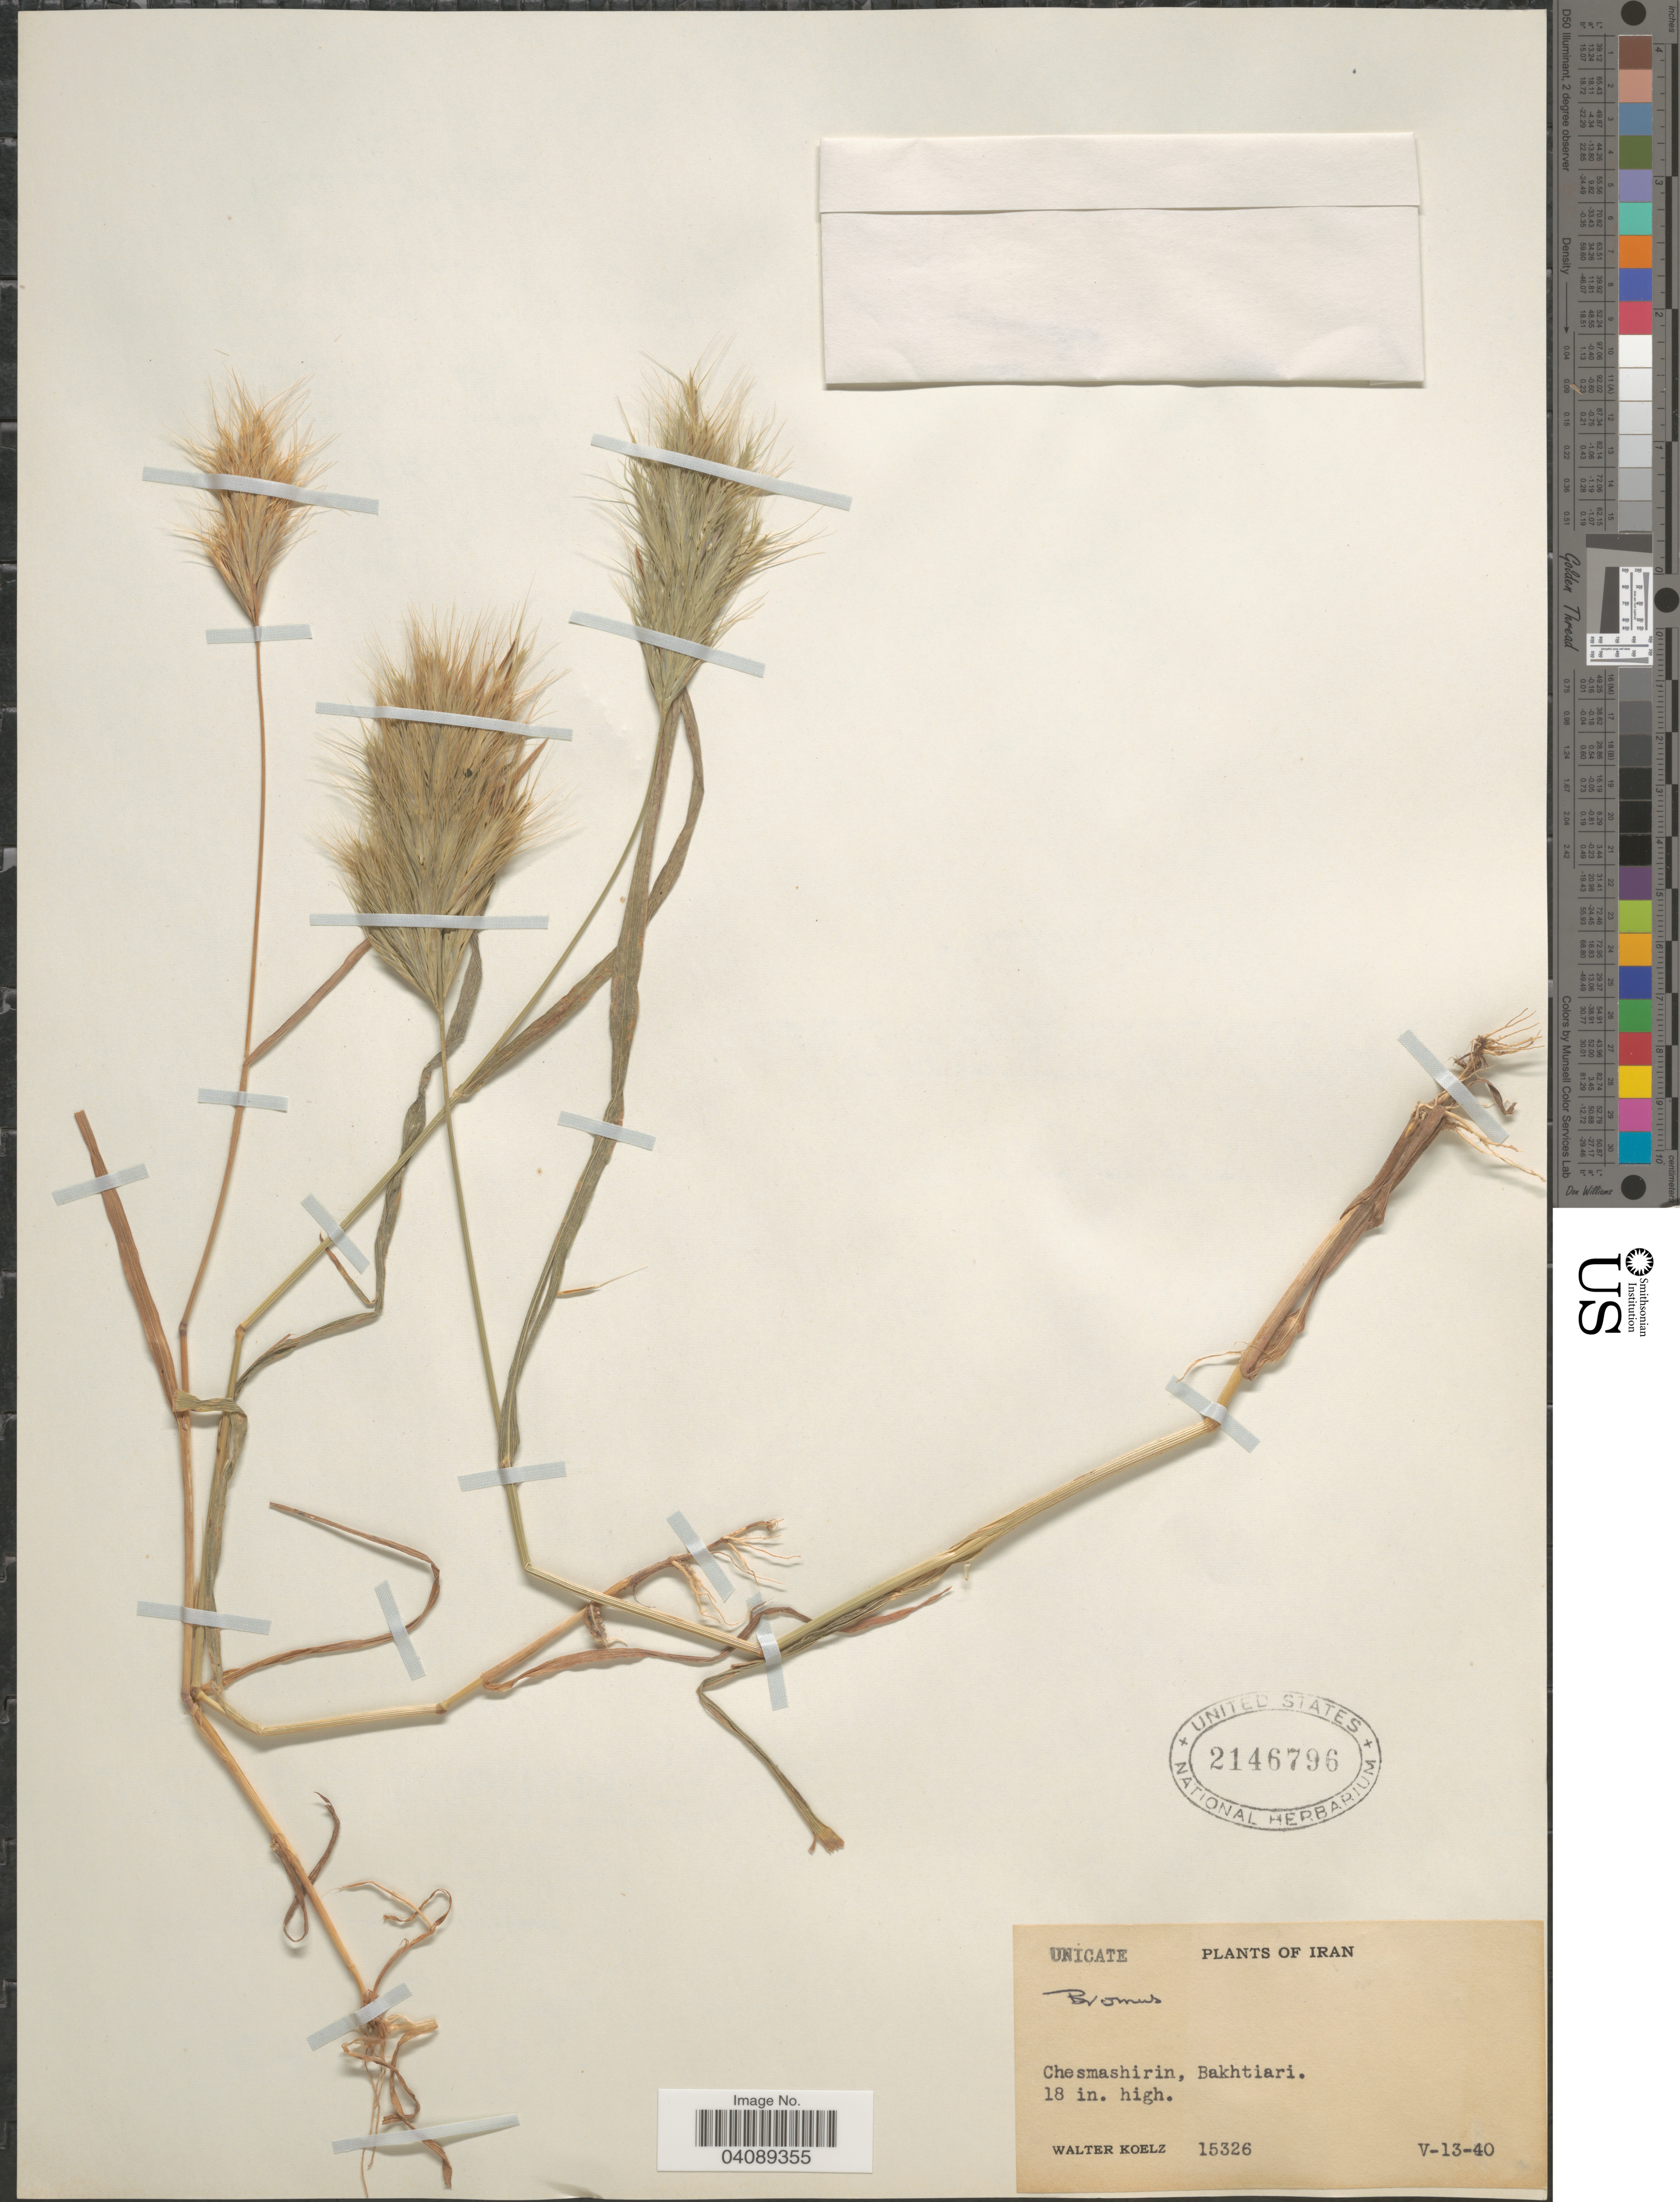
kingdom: Plantae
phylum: Tracheophyta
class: Liliopsida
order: Poales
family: Poaceae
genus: Bromus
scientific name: Bromus sp.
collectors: W. N. Koelz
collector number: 15326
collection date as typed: Transcribed d/m/y: 13/5/40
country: Iran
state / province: Chahar Mahaal and Bakhtiari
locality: Chesmashirin, Bakhtiari.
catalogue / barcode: US 2146796